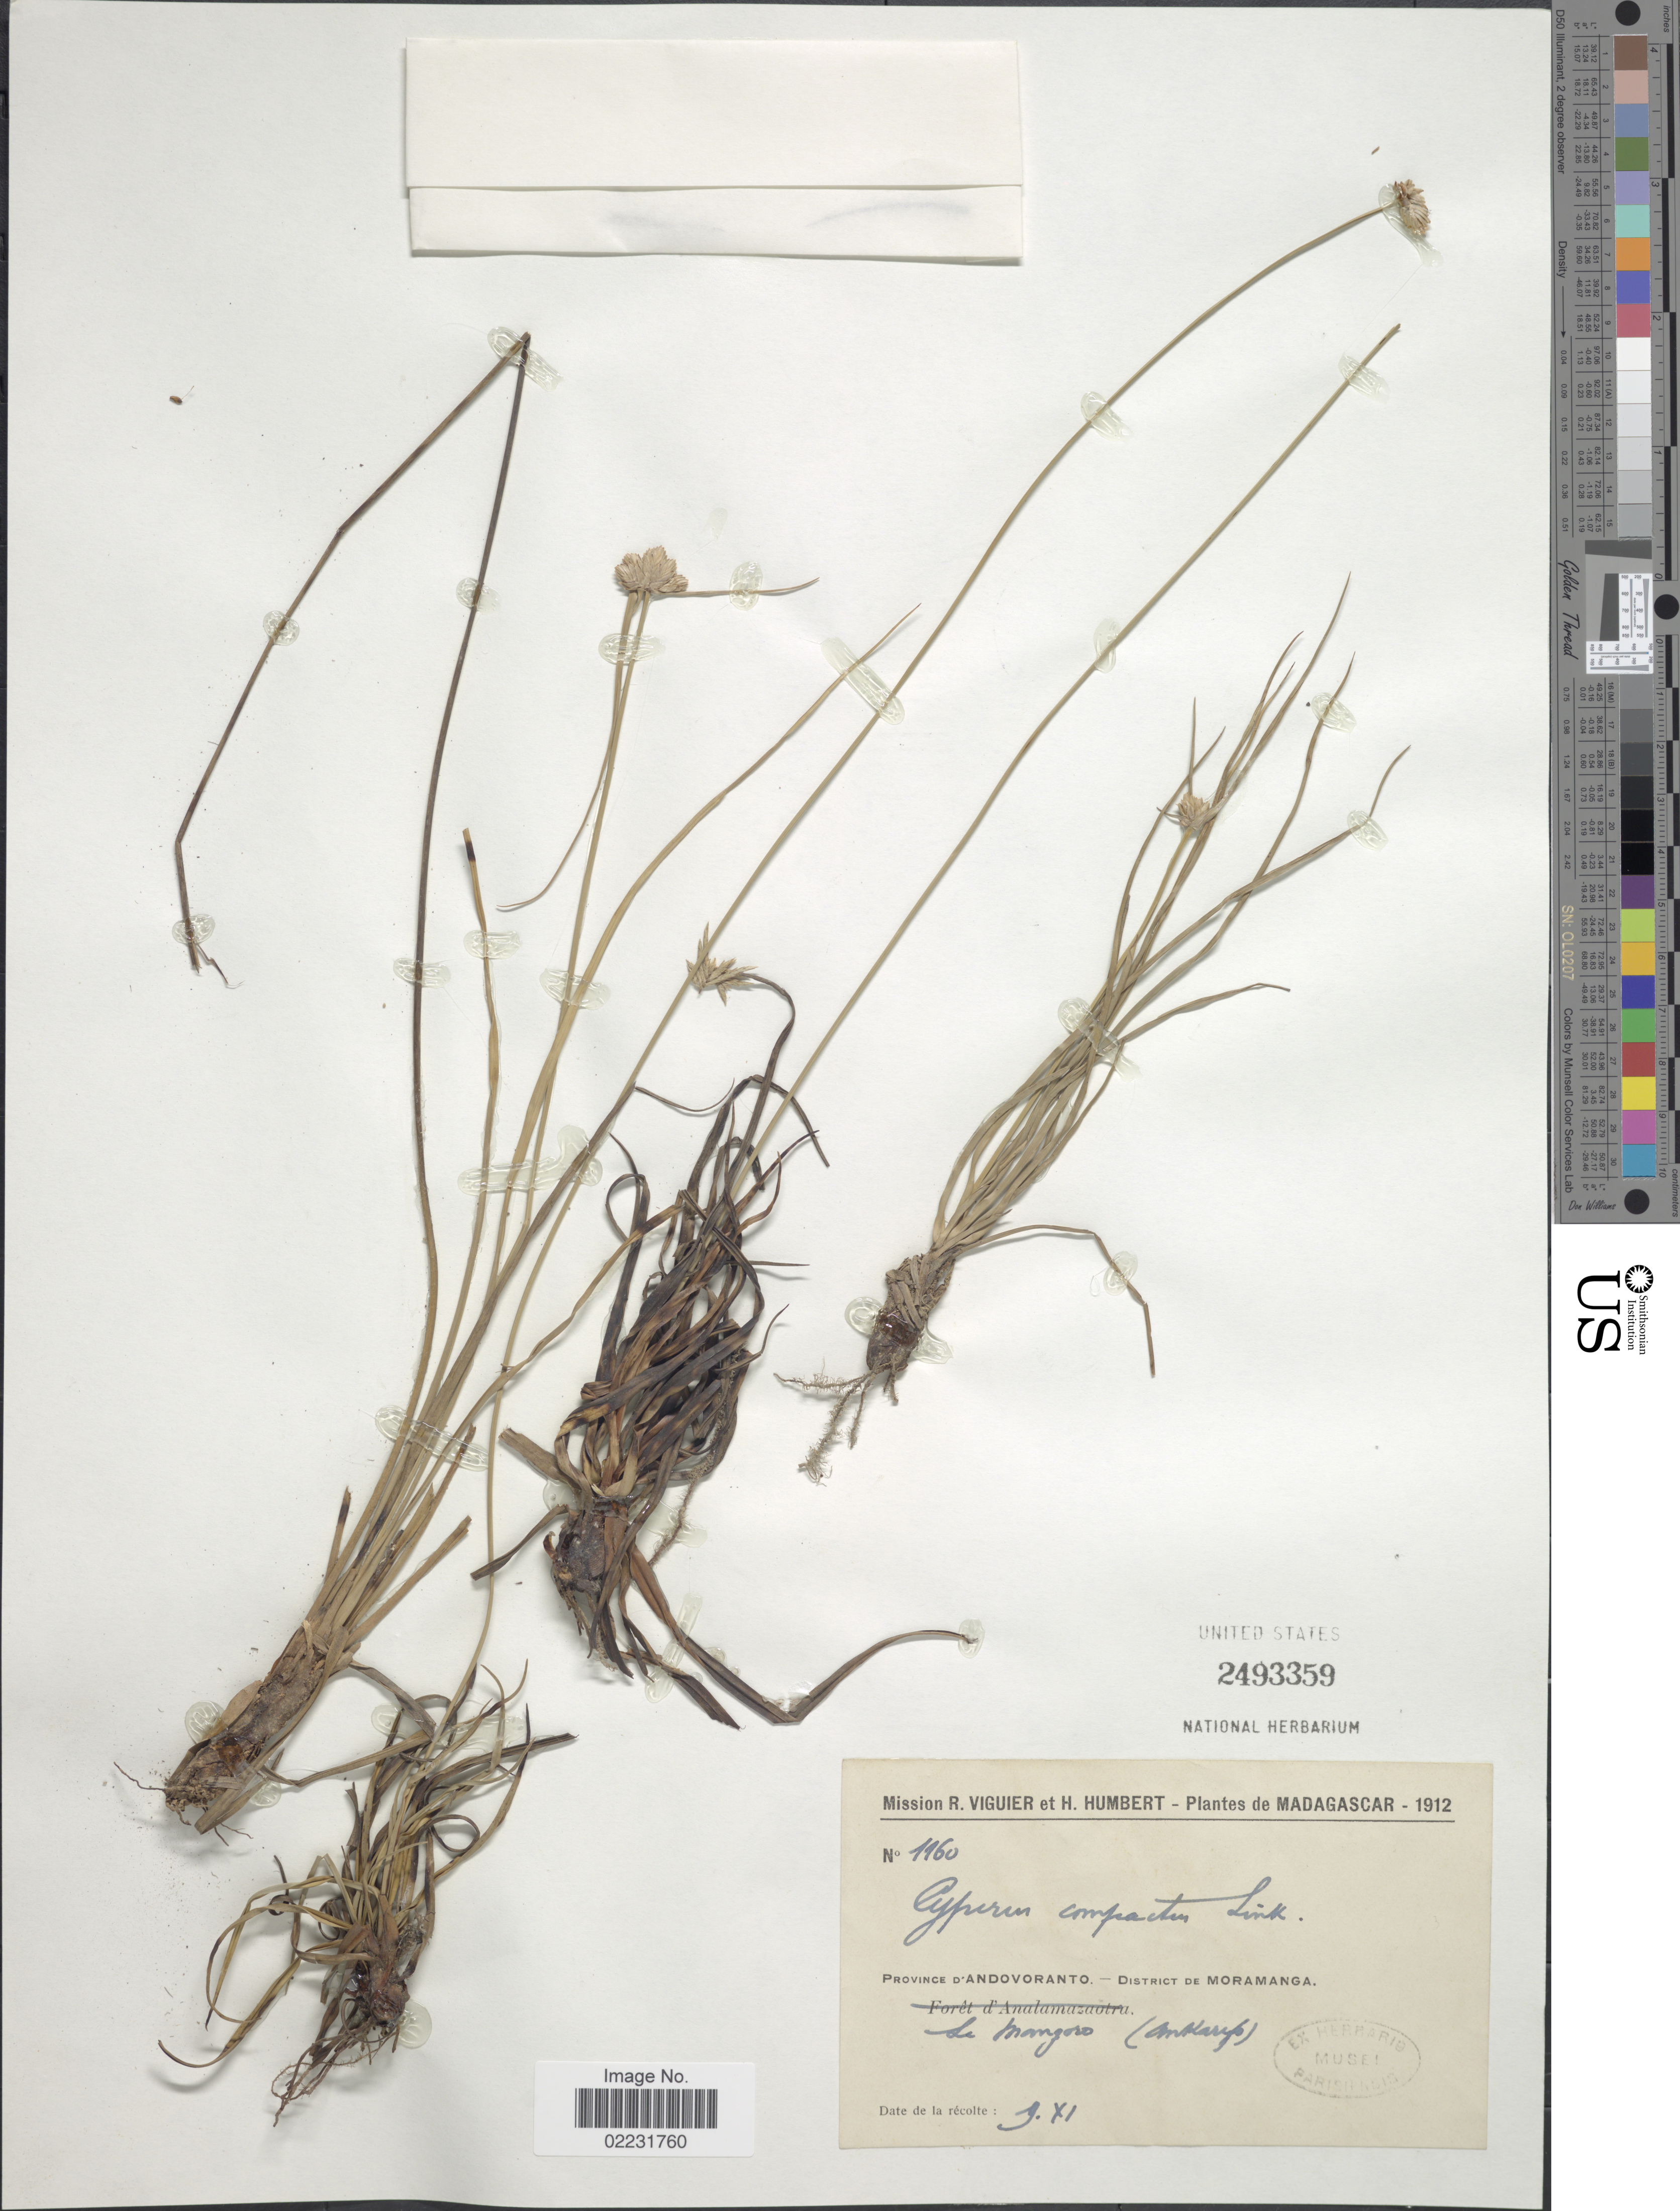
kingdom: Plantae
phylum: Tracheophyta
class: Liliopsida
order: Poales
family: Cyperaceae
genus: Cyperus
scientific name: Cyperus obtusiflorus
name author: Vahl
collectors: R. Viguier & H. Humbert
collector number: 1160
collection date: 1912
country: Madagascar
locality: Province D'Andovoranto, District of Moramanga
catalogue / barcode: US 2493359